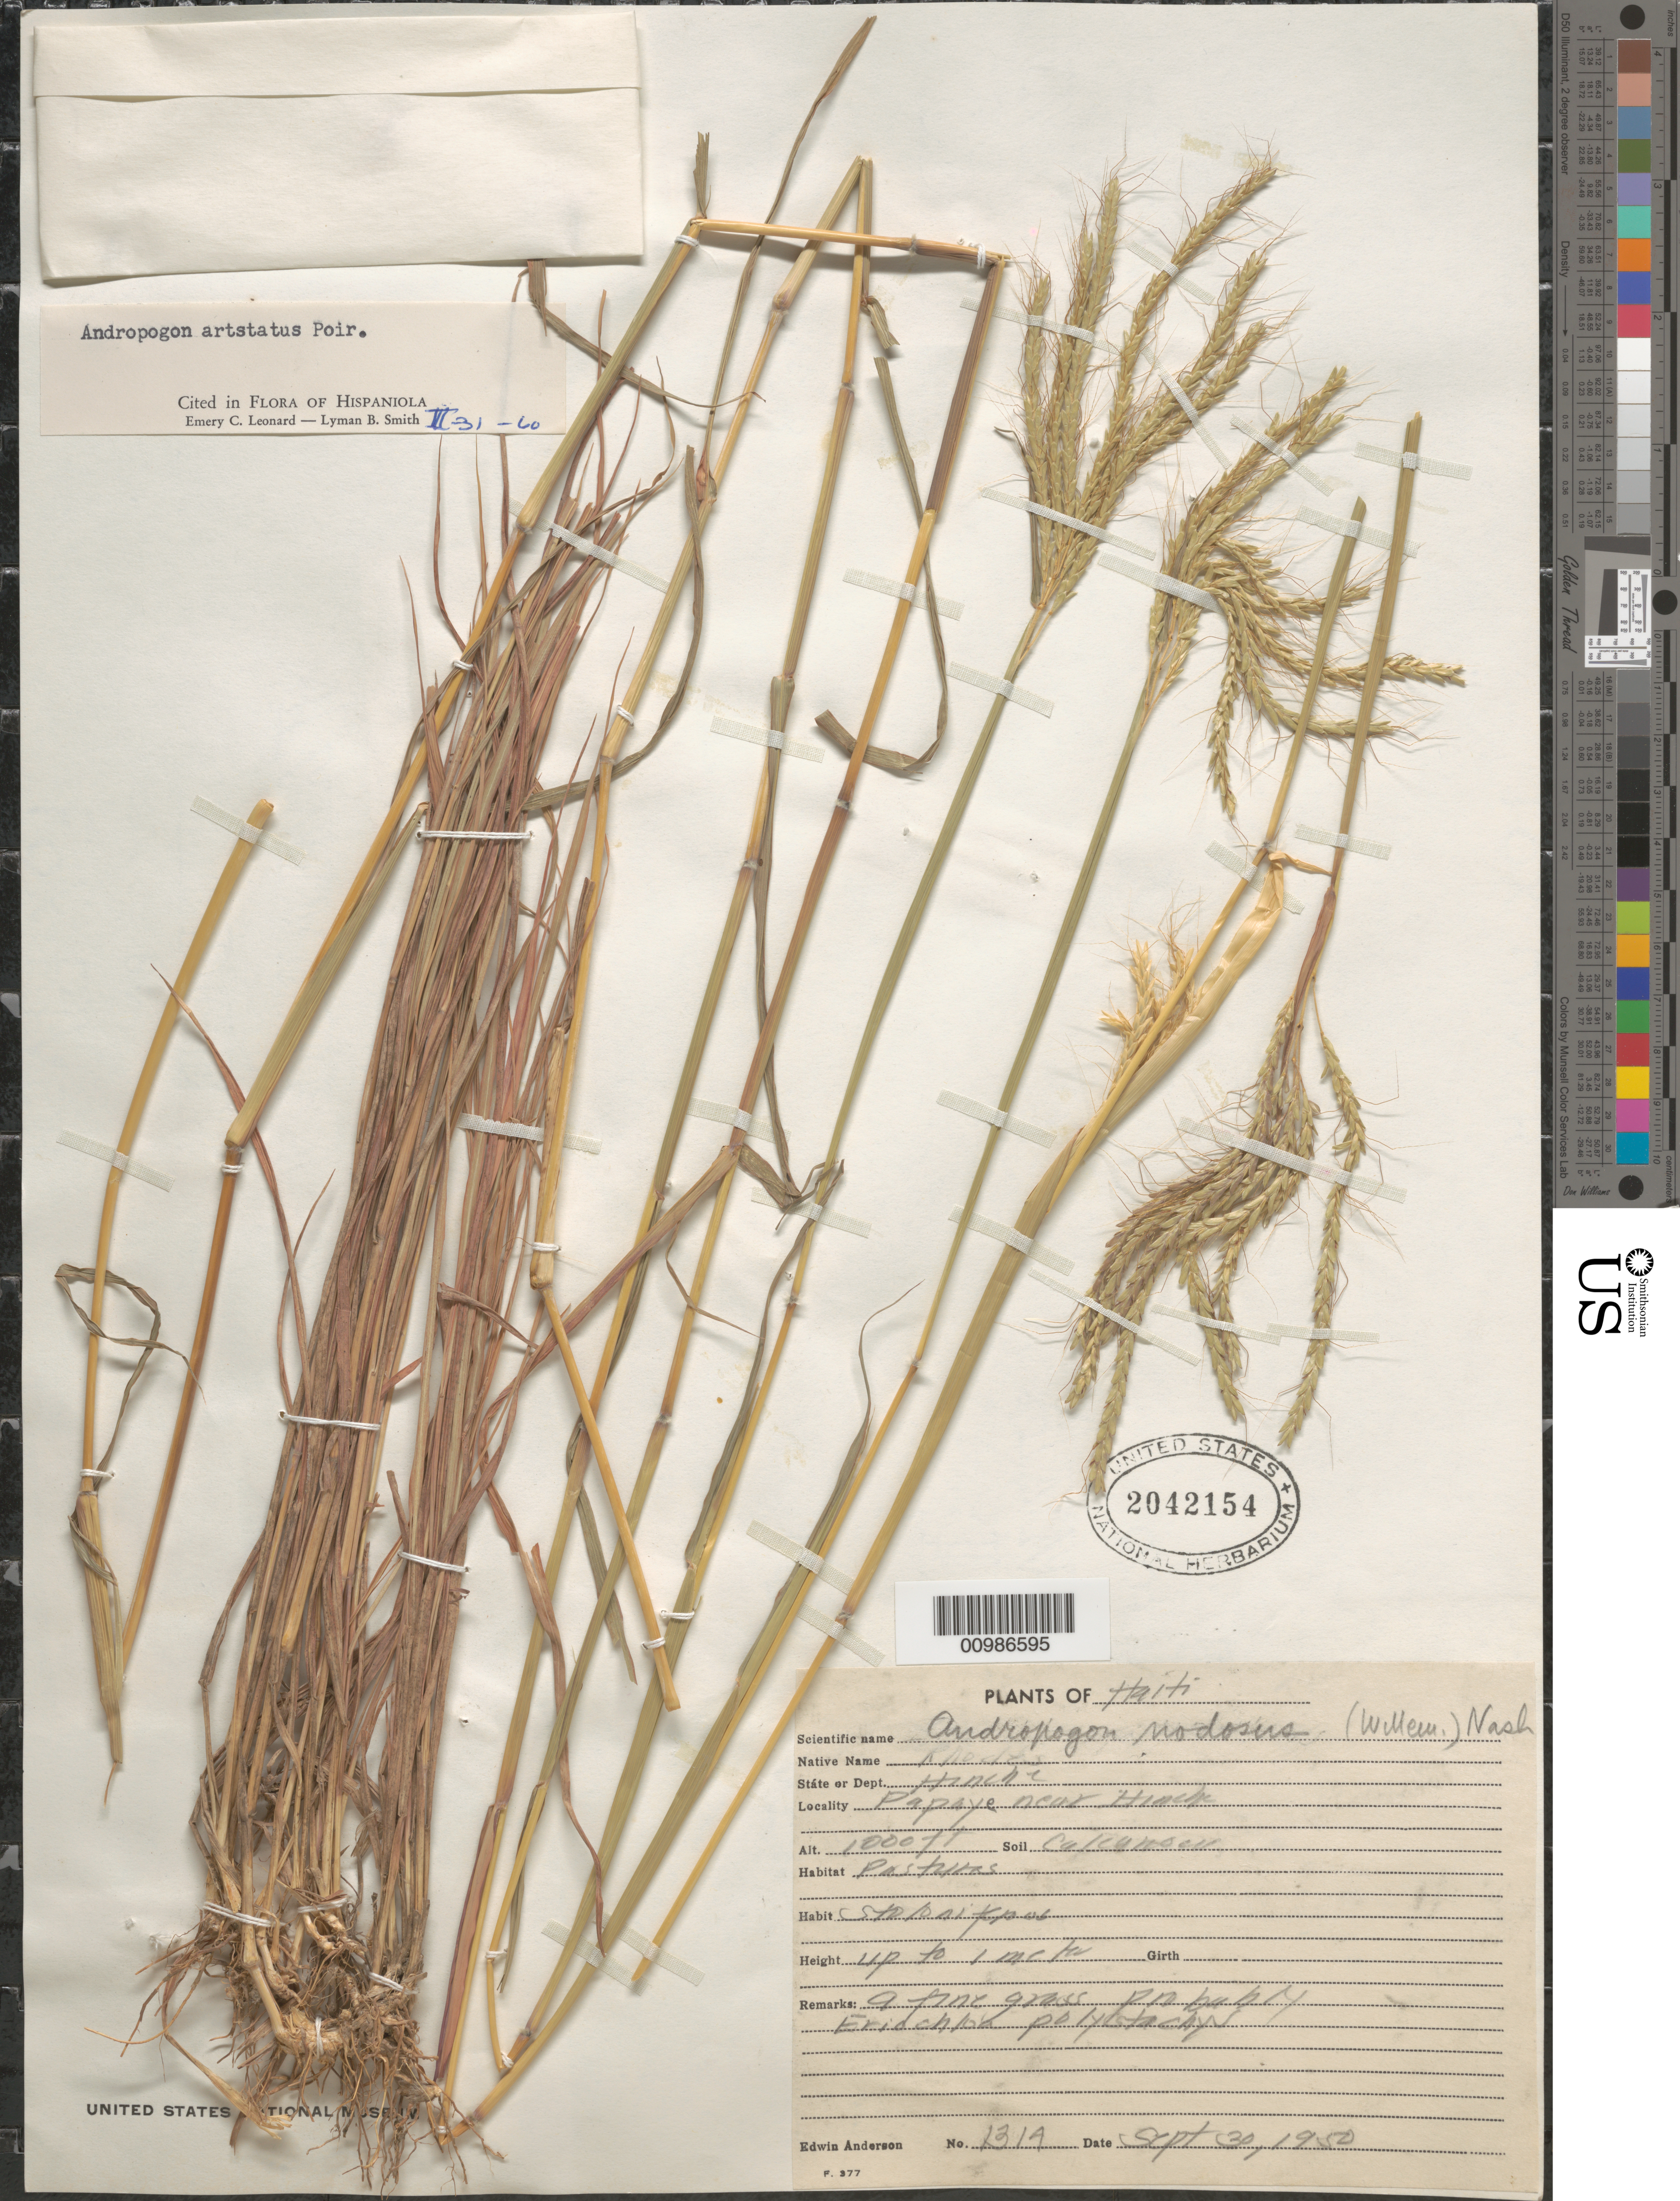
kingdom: Plantae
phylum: Tracheophyta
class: Liliopsida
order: Poales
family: Poaceae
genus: Andropogon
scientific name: Andropogon aristatus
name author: Poir.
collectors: E. Anderson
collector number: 1314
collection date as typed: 30 Sep 1950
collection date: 1950-09-30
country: Haiti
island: Hispaniola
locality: Papaye near Hinche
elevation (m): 305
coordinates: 0 N, 0 E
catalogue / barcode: US 2042154